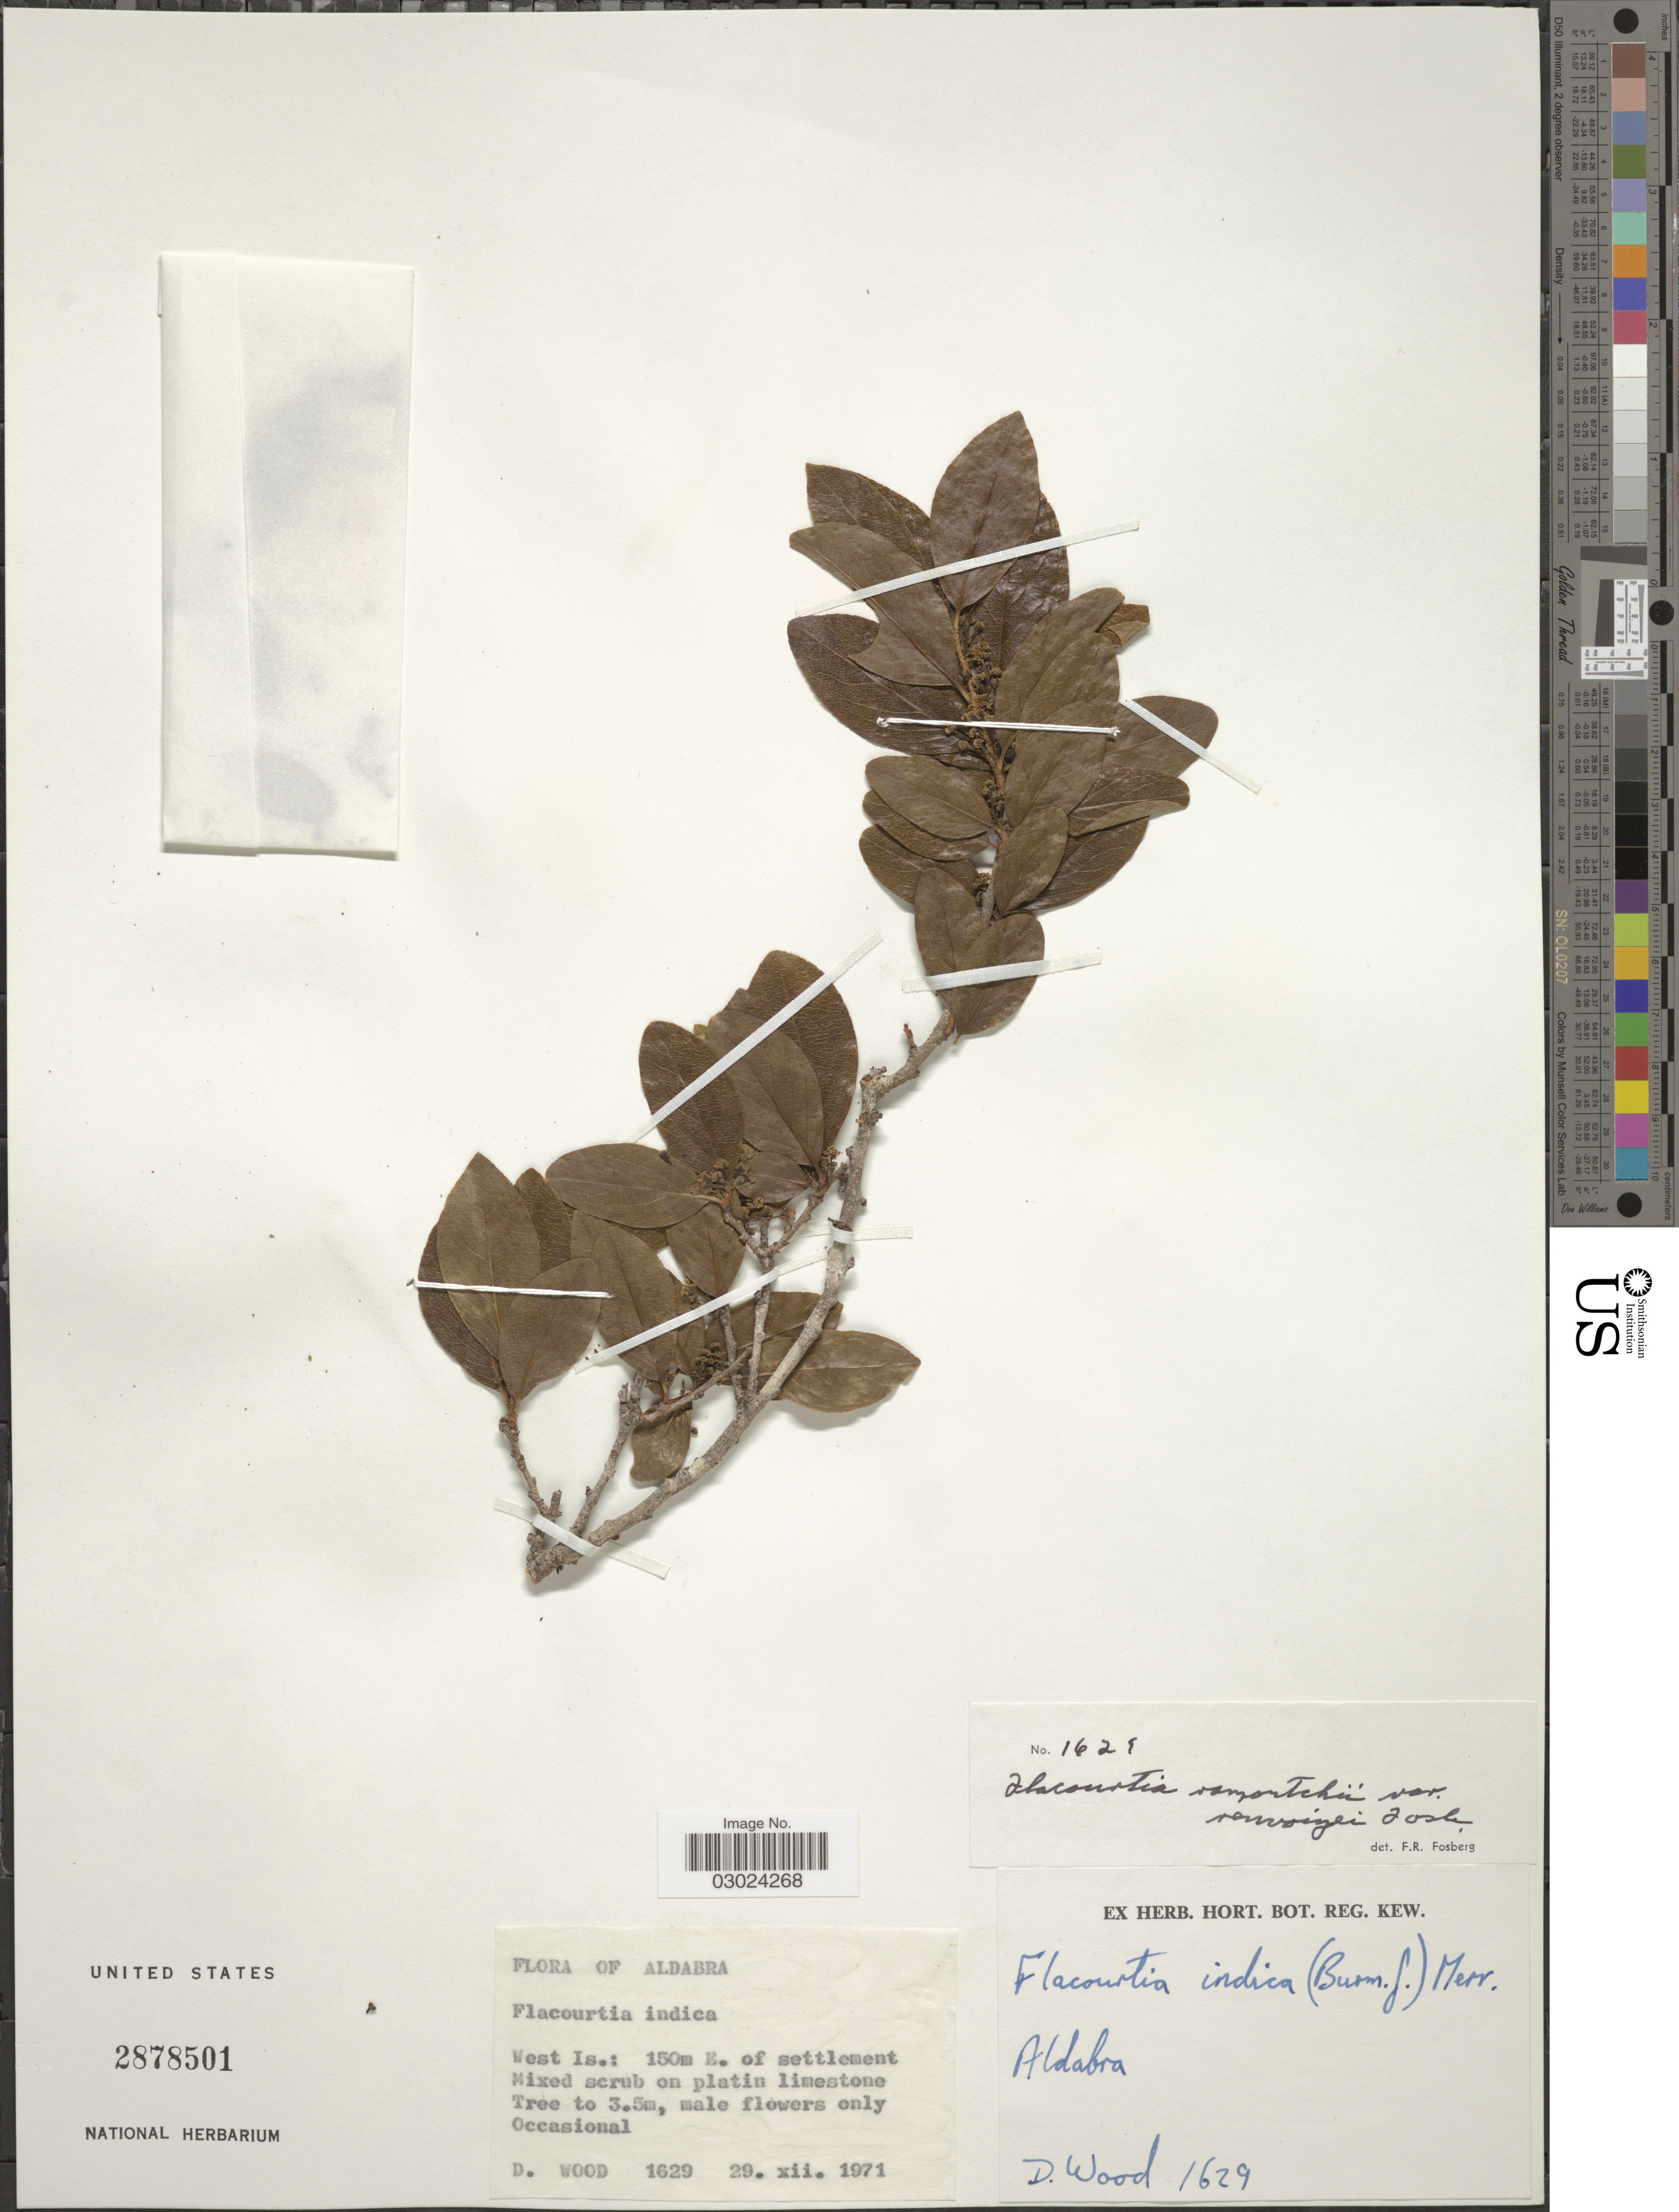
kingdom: Plantae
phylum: Tracheophyta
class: Magnoliopsida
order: Malpighiales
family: Salicaceae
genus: Flacourtia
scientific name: Flacourtia ramontchi var. renvoizei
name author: Fosberg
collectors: D. Wood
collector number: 1629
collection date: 1971-12-29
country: Seychelles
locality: Aldabra. West Is.: 150m E. of settlement.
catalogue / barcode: US 2878501